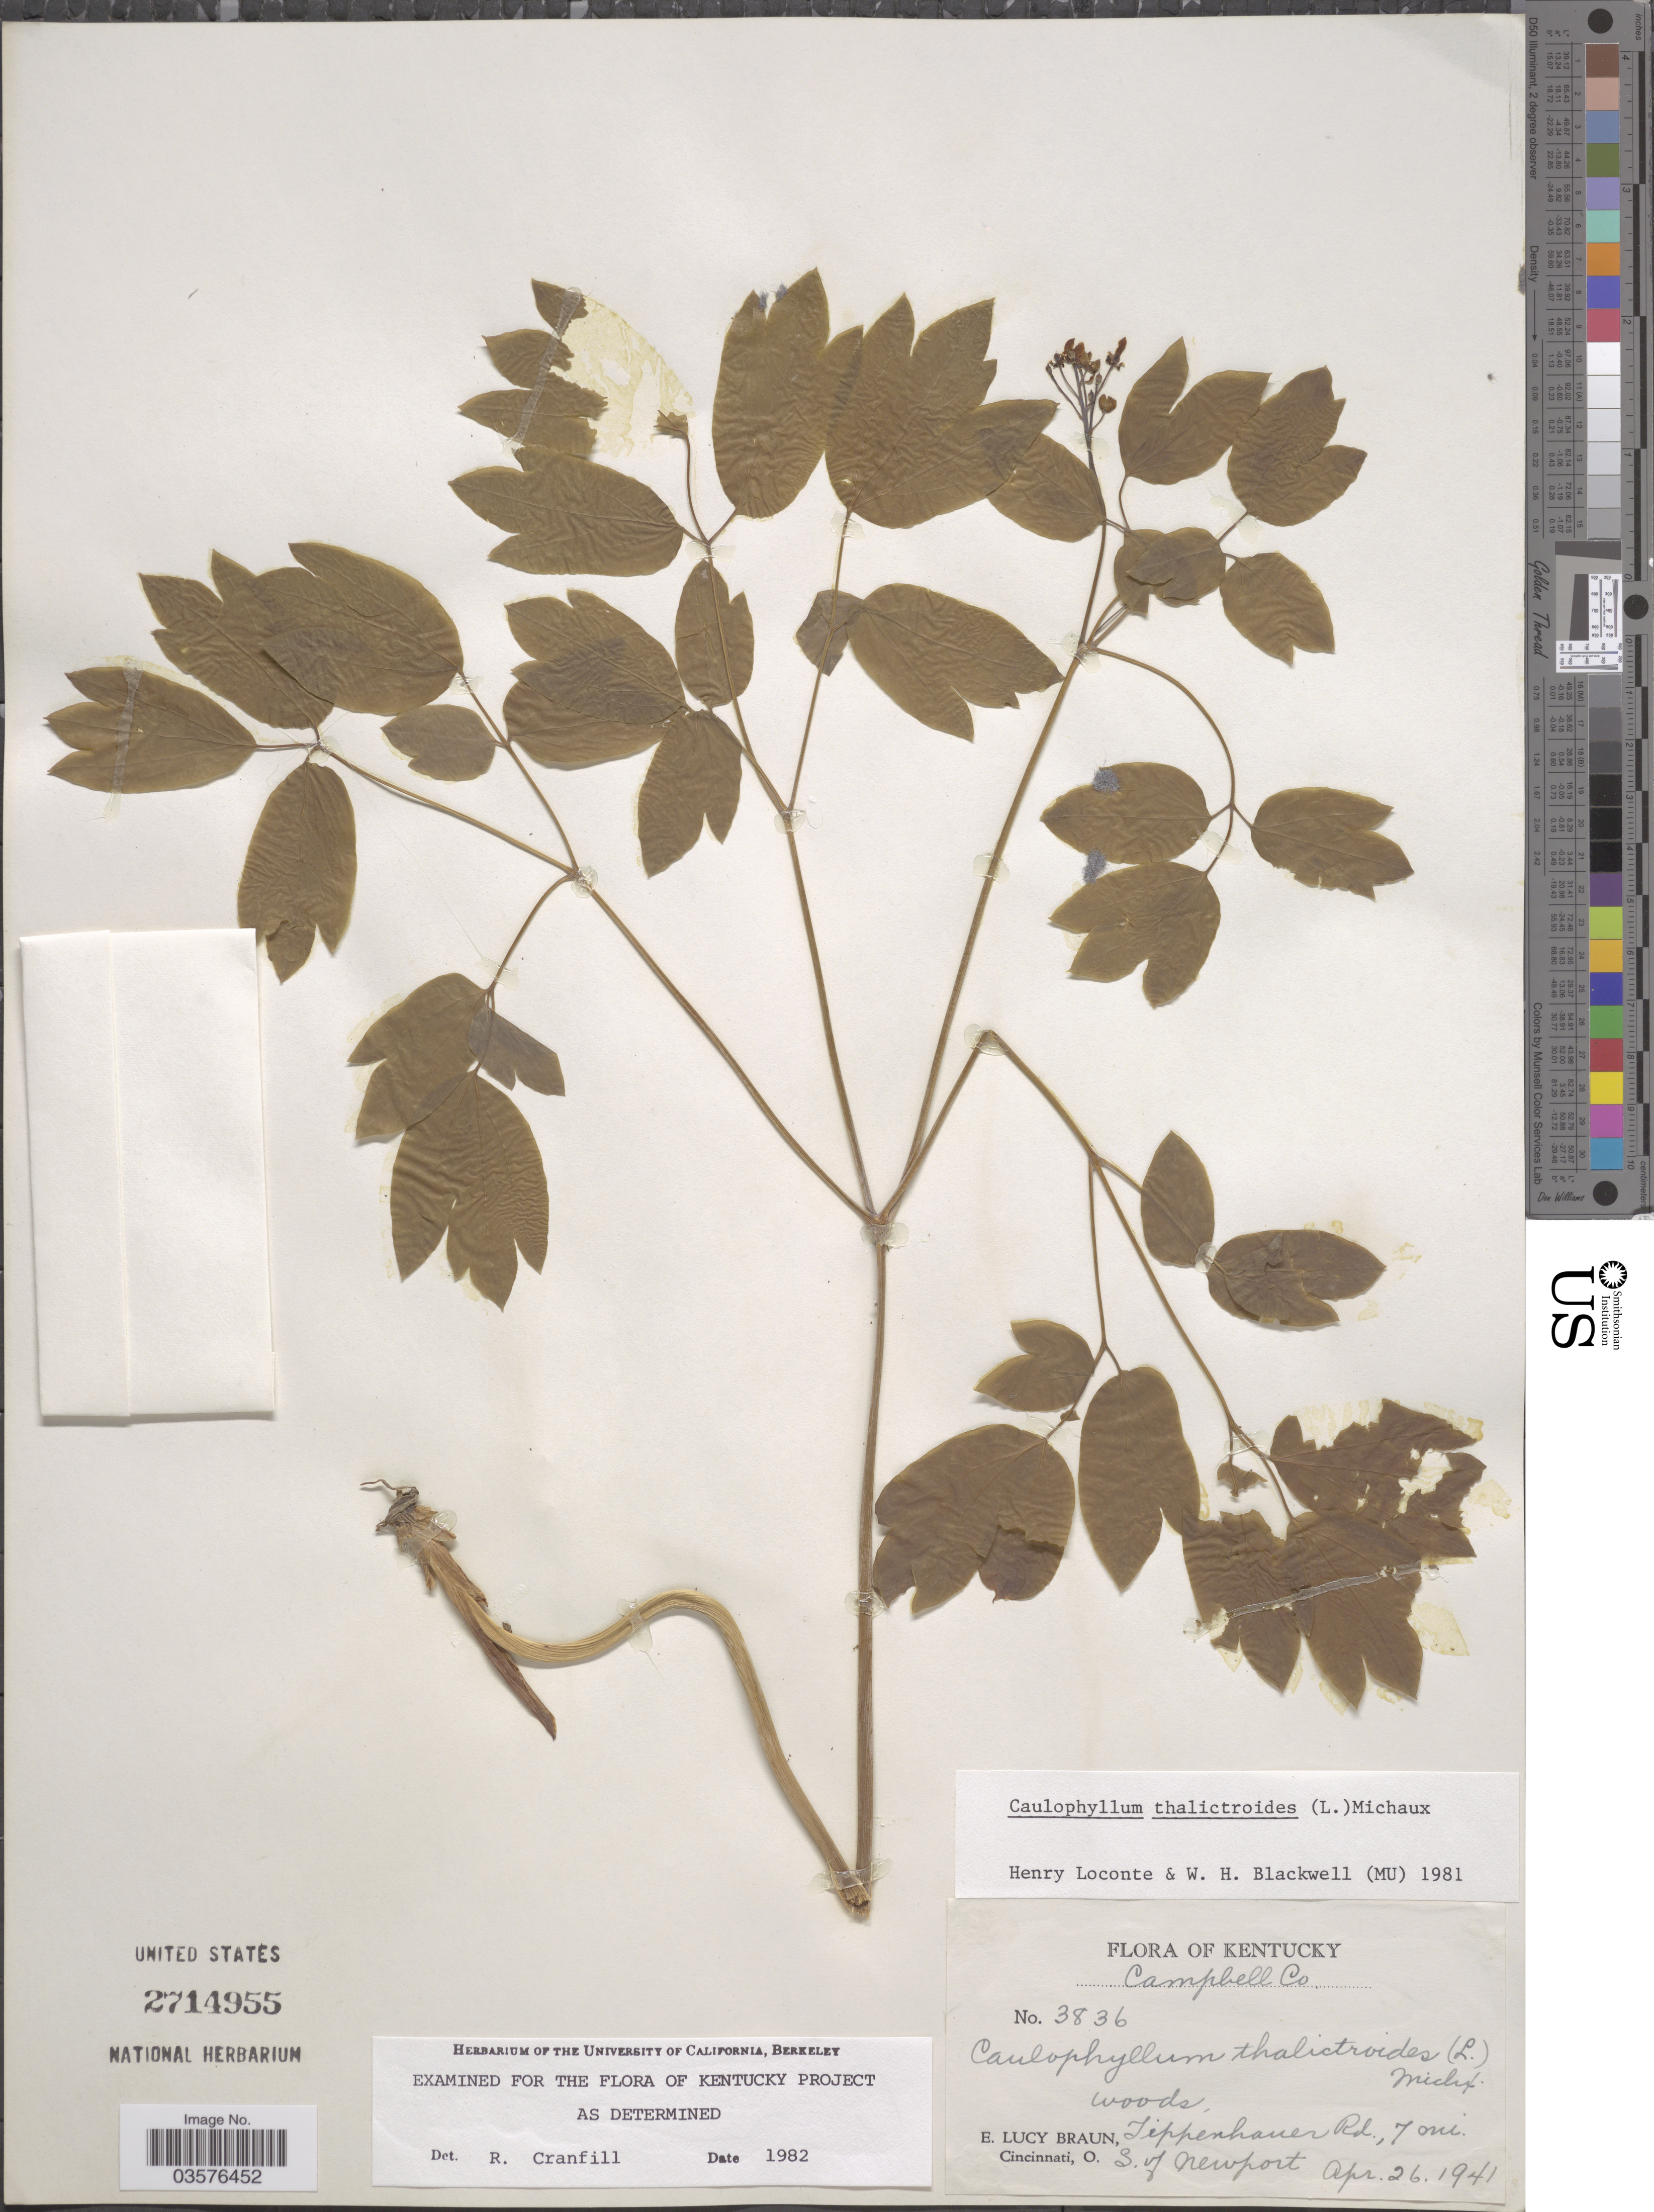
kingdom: Plantae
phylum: Tracheophyta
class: Magnoliopsida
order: Ranunculales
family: Berberidaceae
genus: Caulophyllum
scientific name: Caulophyllum thalictroides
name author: (L.) Michx.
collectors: E. L. Braun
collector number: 3836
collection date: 1941-04-26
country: United States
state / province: Kentucky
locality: Campbell Co. Tippenhauer Rd., 7 mi. S. of Newport.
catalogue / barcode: US 2714955